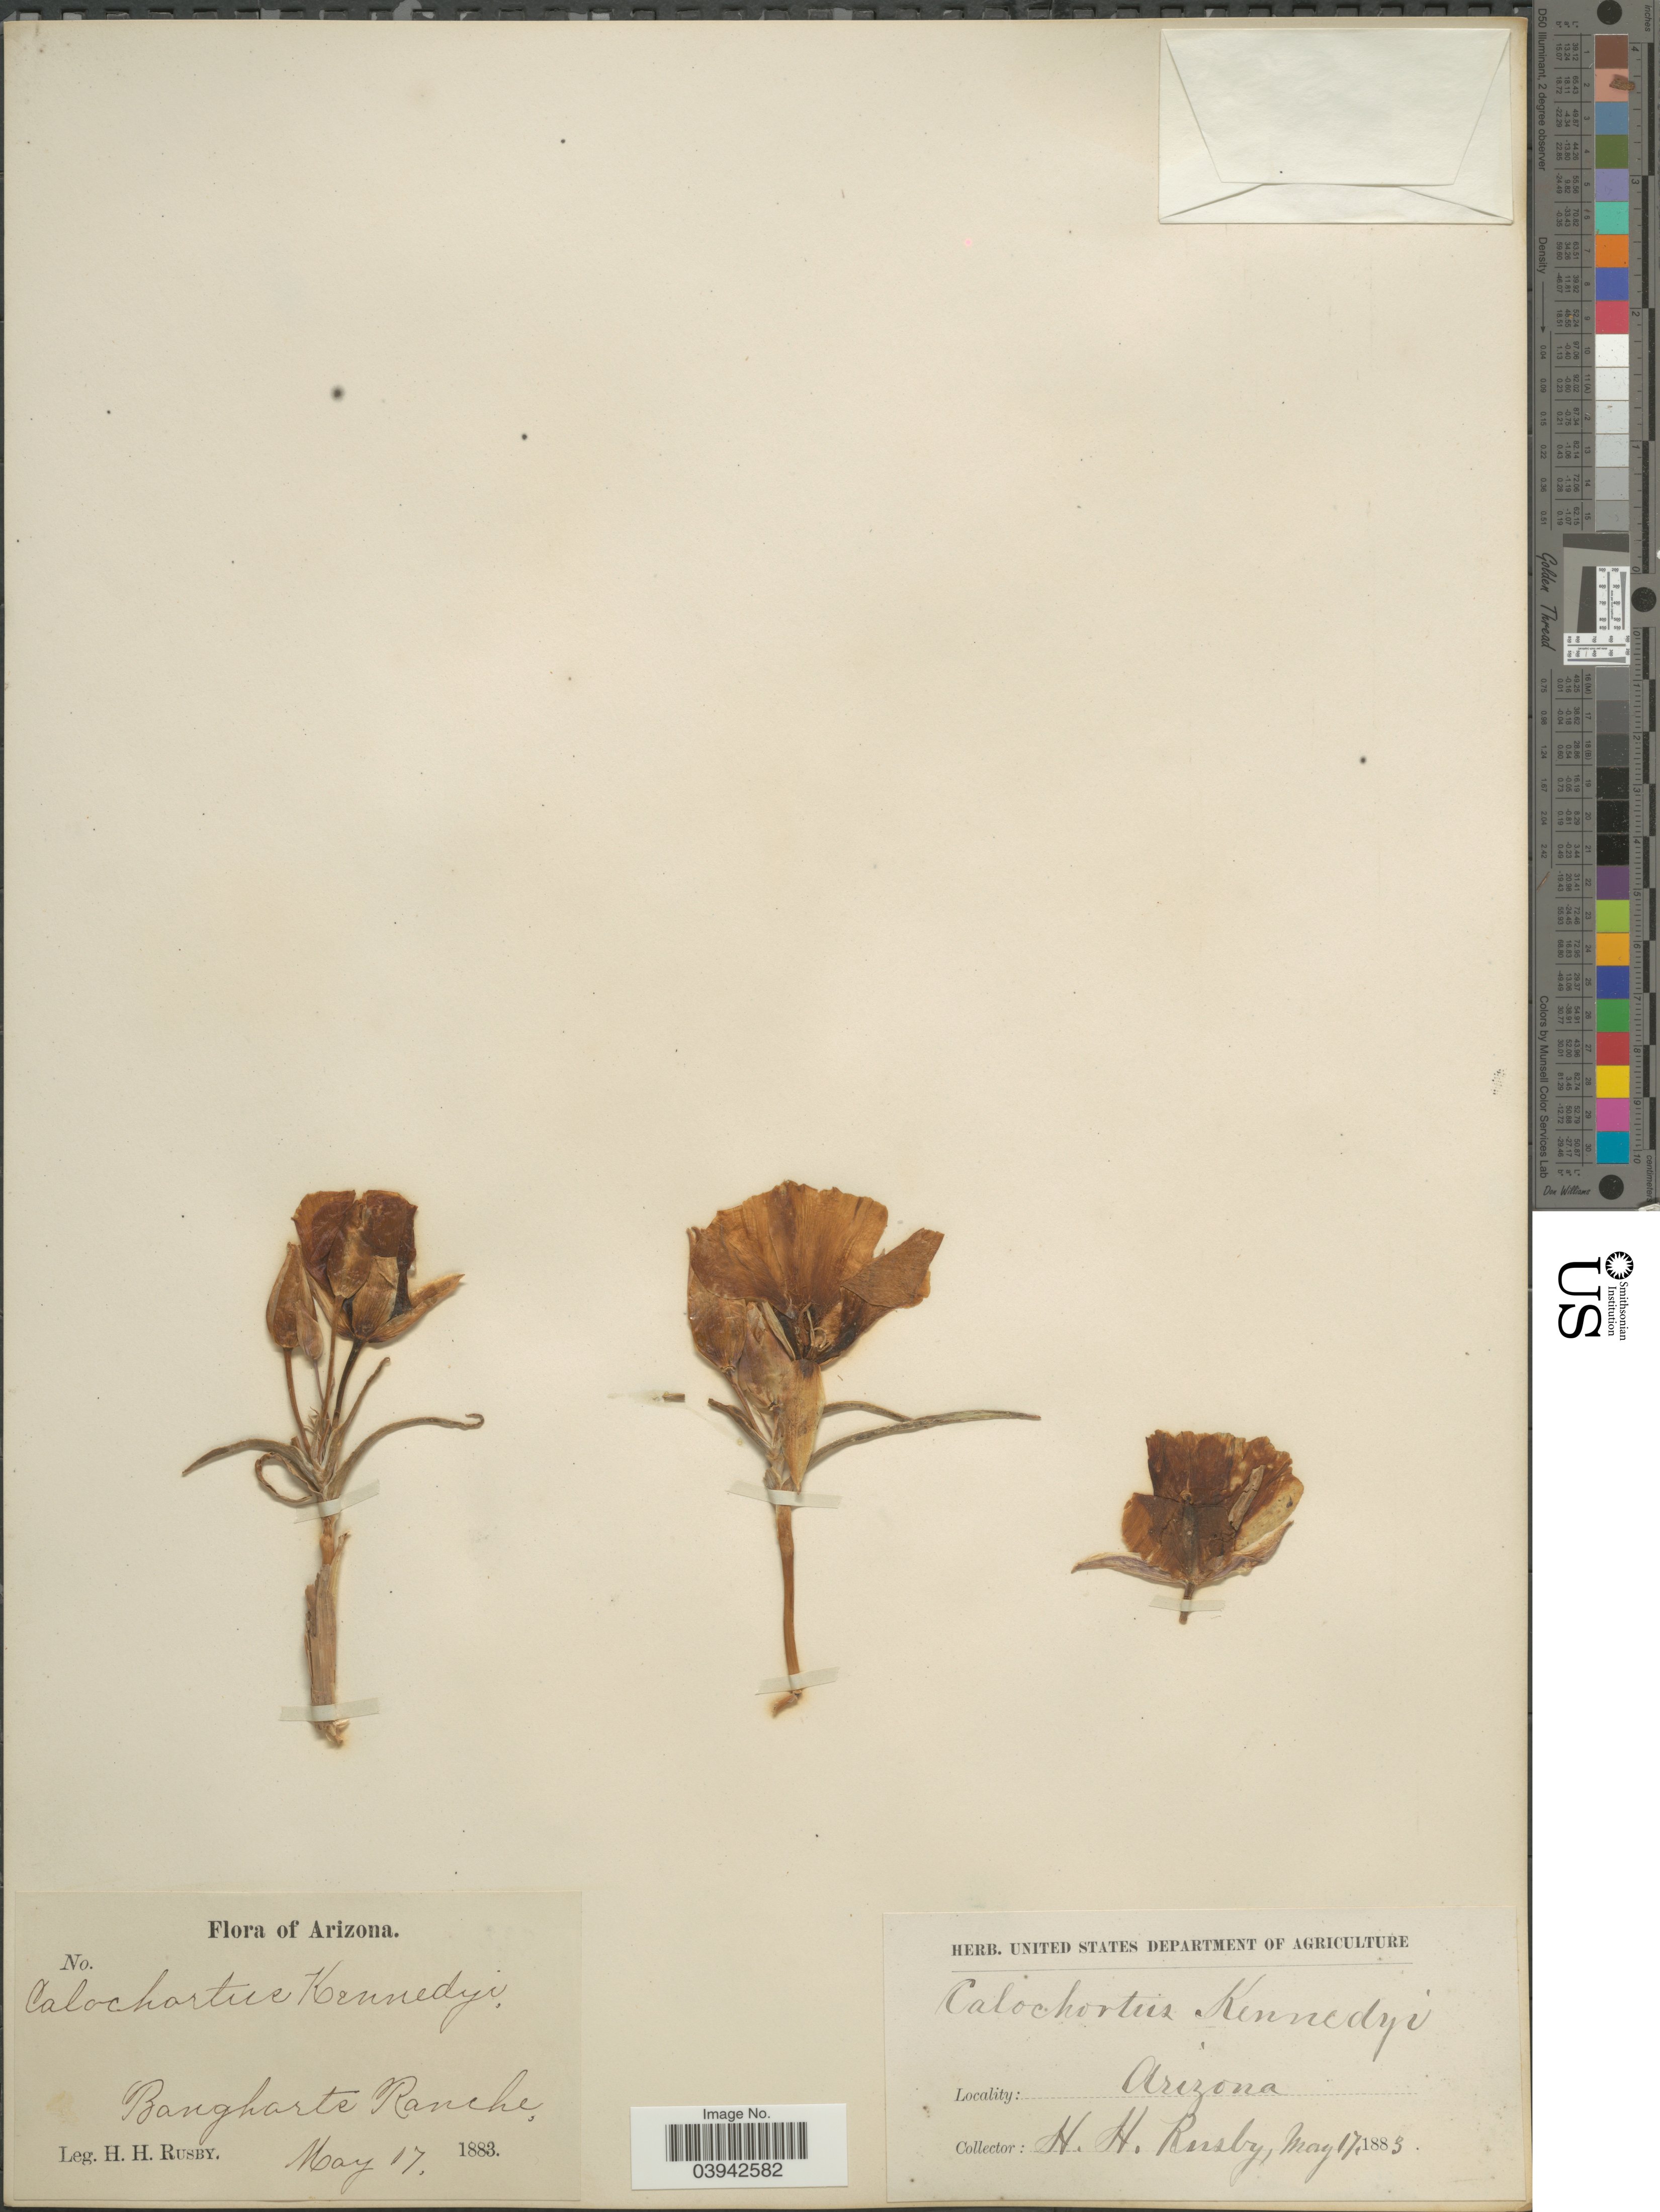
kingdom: Plantae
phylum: Tracheophyta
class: Liliopsida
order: Liliales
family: Liliaceae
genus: Calochortus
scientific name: Calochortus kennedyi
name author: Porter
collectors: H. H. Rusby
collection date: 1883-05-17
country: United States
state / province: Arizona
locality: Bangharte Ranche.